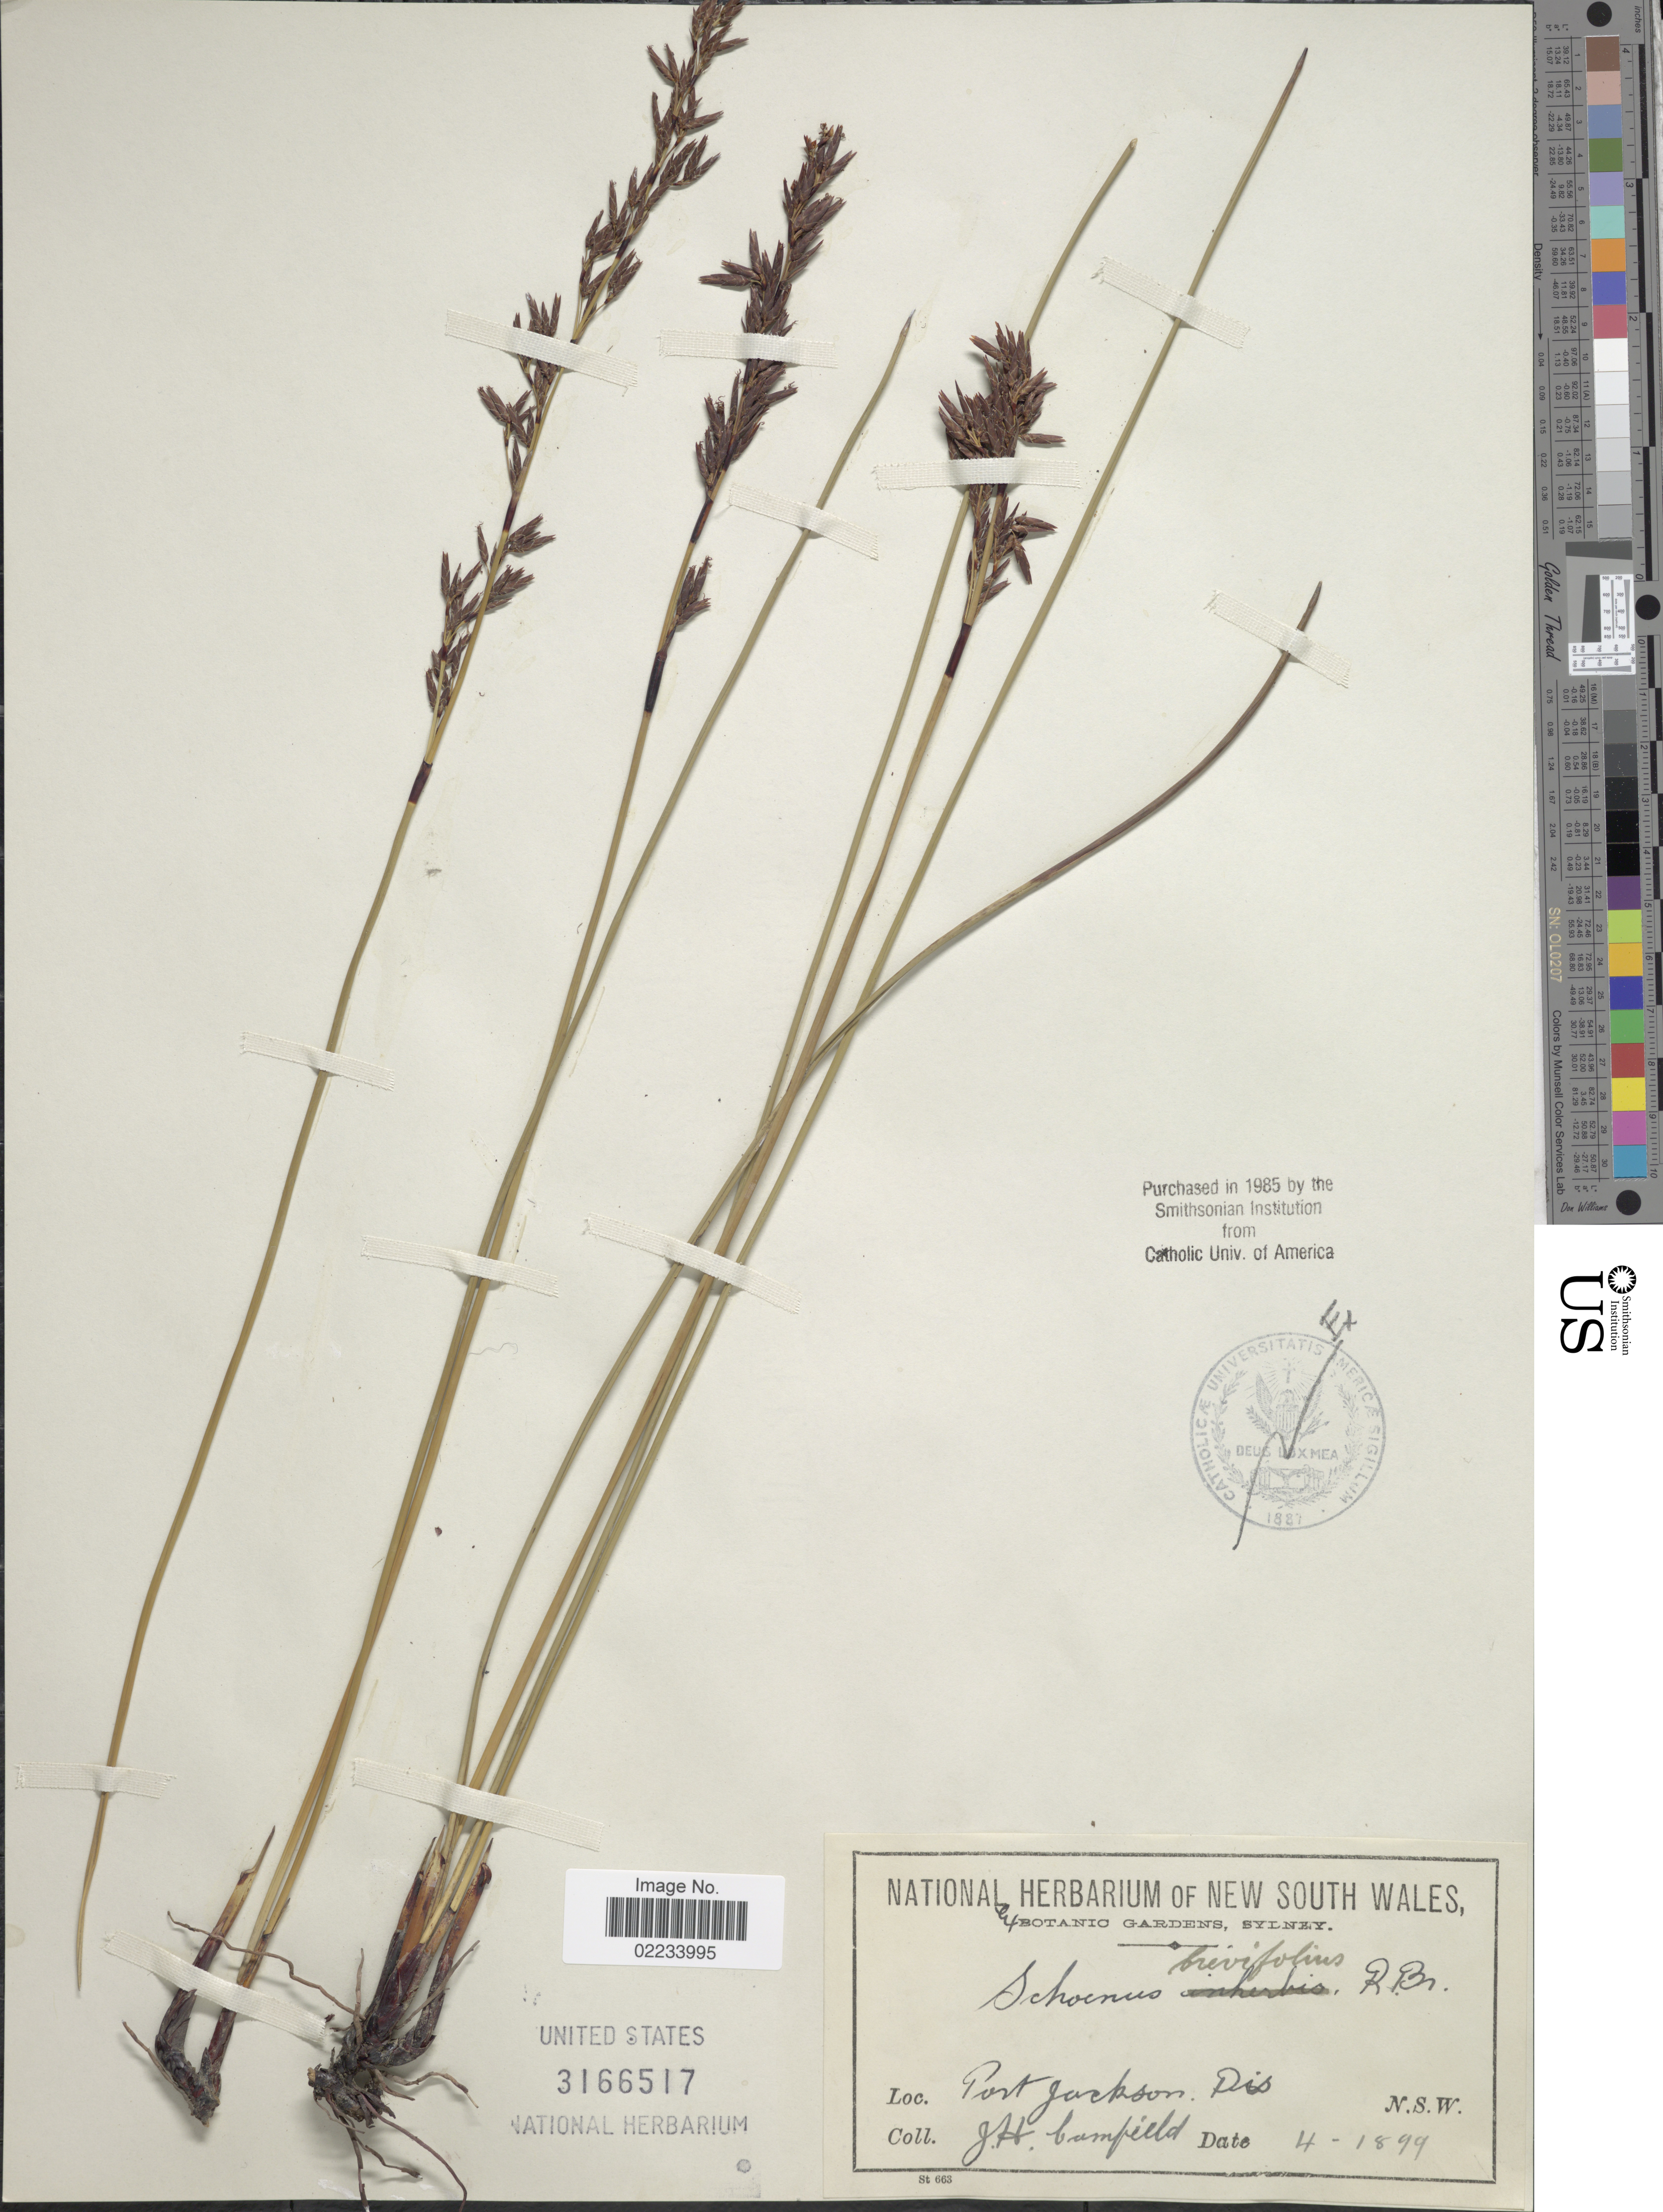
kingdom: Plantae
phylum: Tracheophyta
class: Liliopsida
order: Poales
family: Cyperaceae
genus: Schoenus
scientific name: Schoenus brevifolius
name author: R. Br.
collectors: J. Camfield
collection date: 1899-04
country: Australia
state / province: New South Wales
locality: Port Jackson Dis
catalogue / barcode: US 3166517